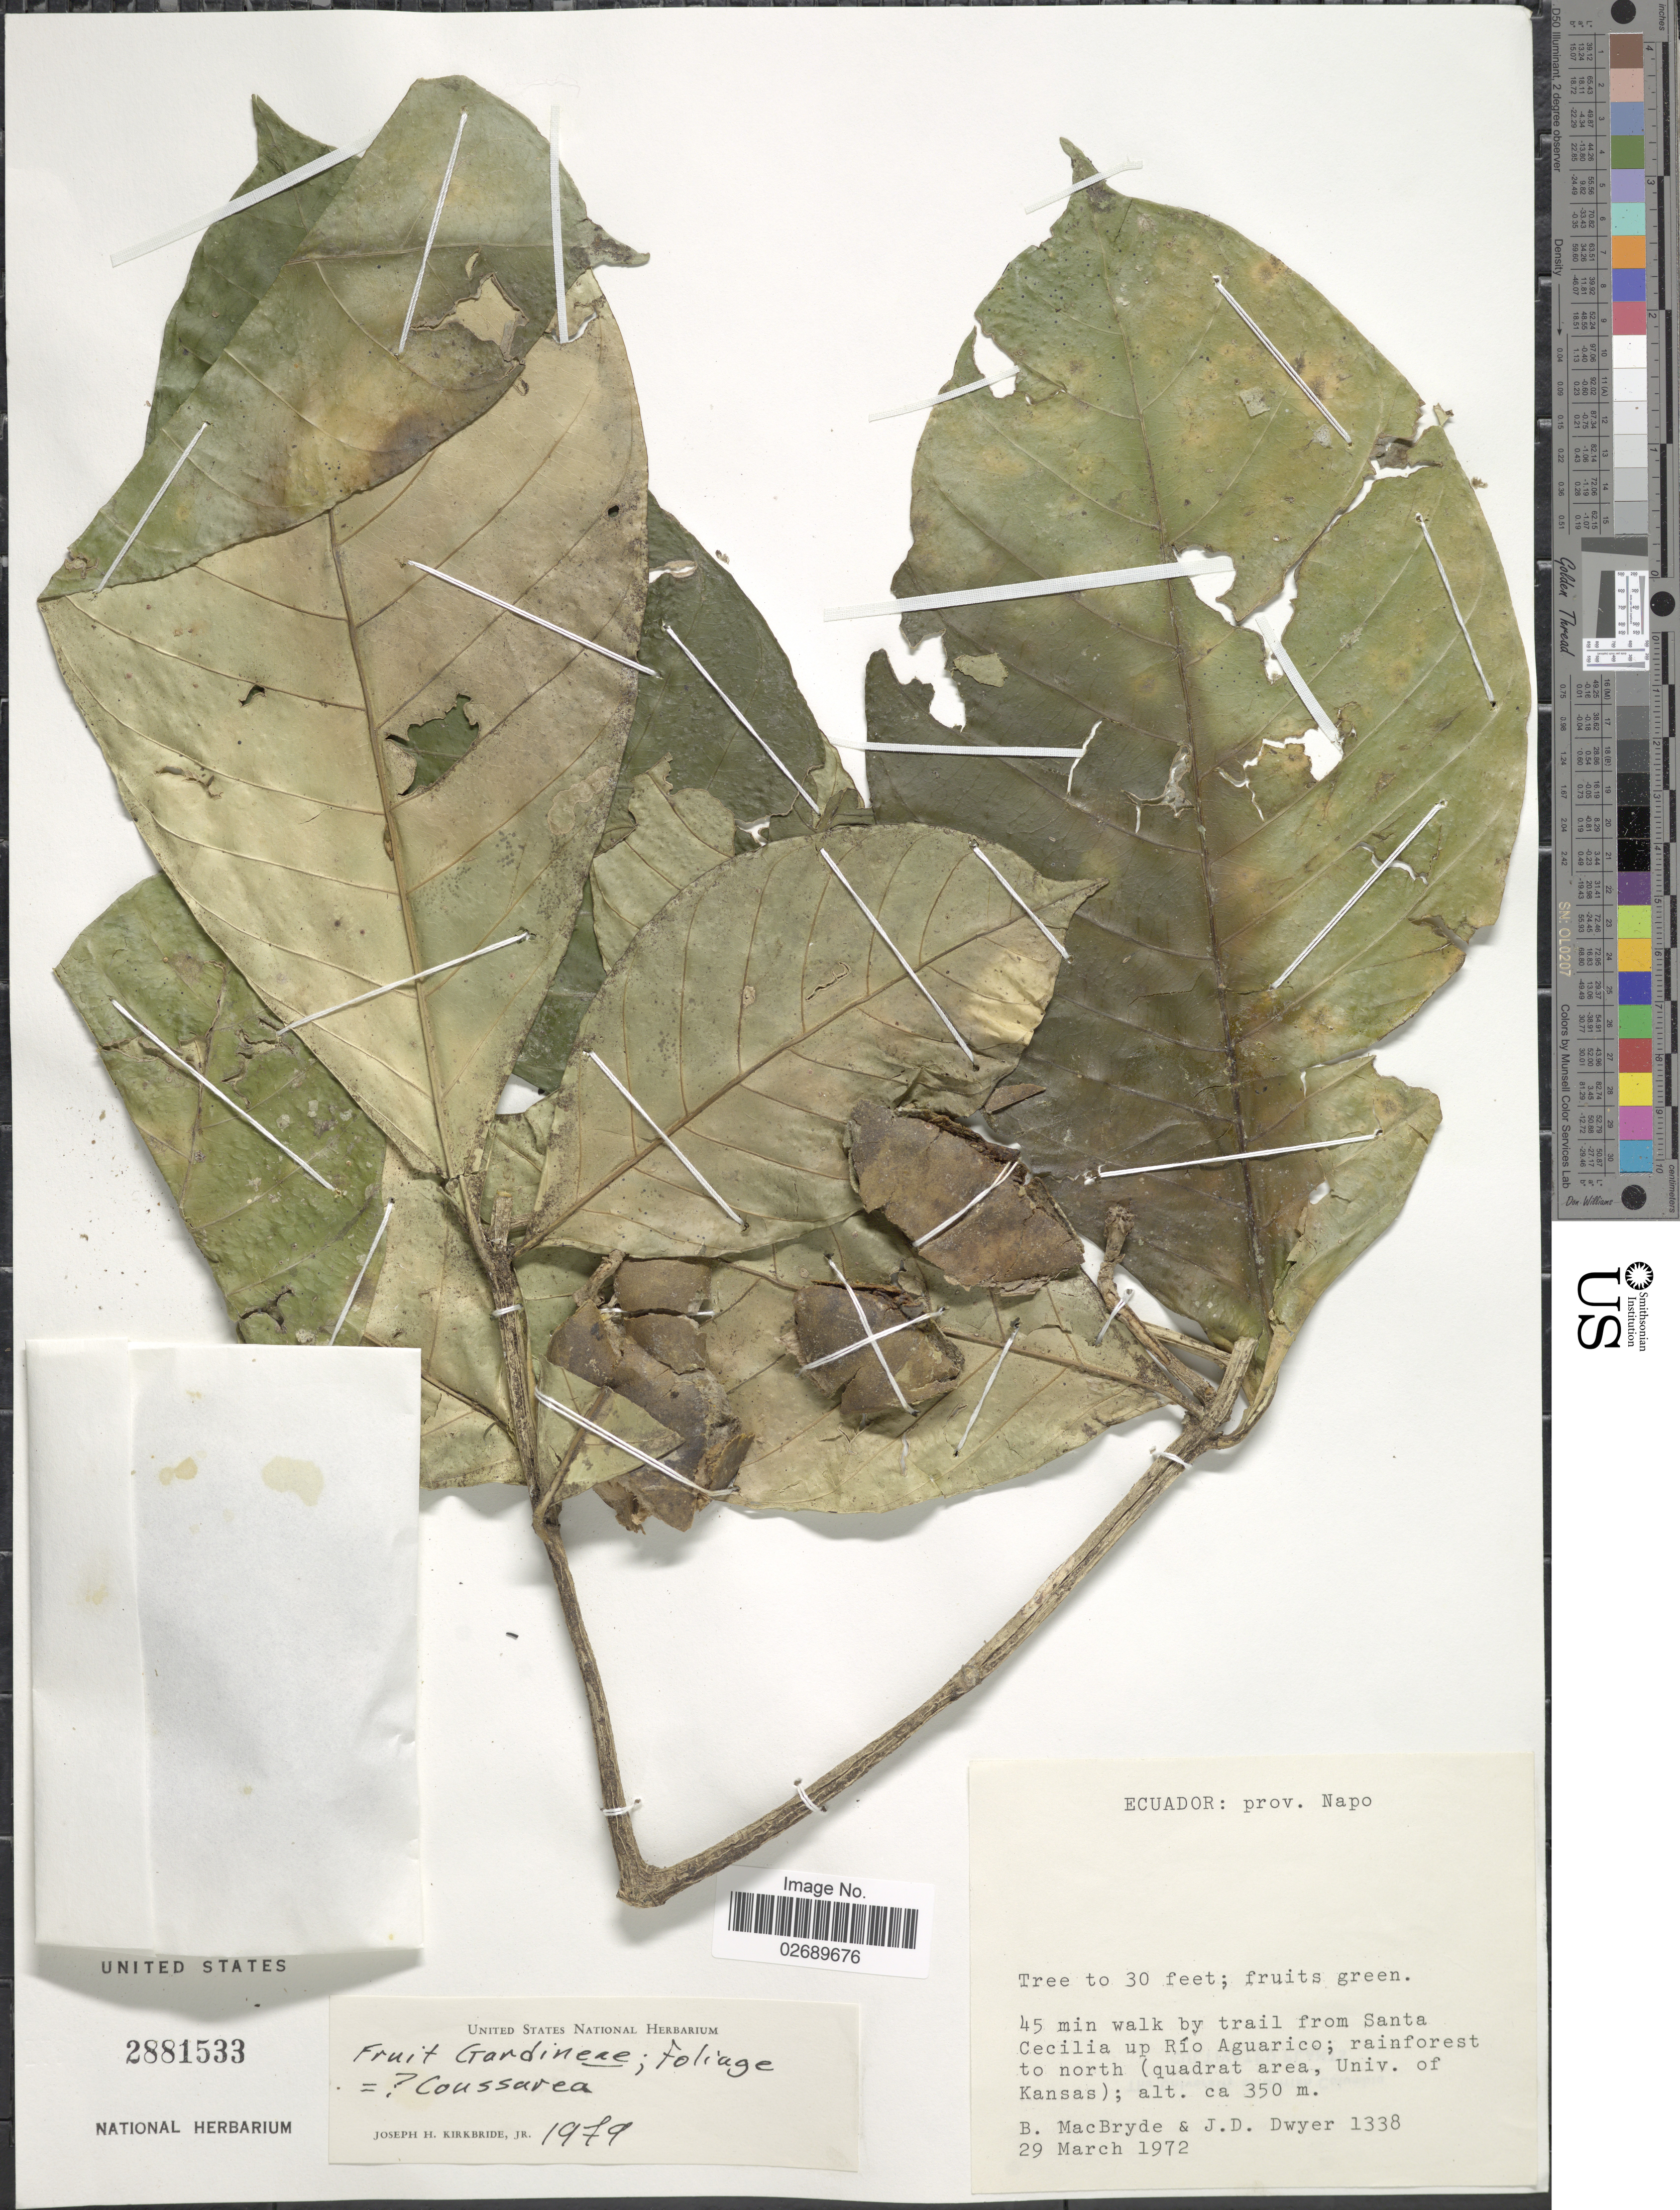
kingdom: Plantae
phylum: Tracheophyta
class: Magnoliopsida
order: Gentianales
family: Rubiaceae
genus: Coussarea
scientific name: Coussarea sp.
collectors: B. MacBryde & J. D. Dwyer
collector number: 1338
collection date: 1972-03-29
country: Ecuador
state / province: Napo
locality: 45 min walk by trail from Santa Cecilia up Rio Aguarico; rainforest to north (quadrat area, Univ. of Kansas)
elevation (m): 350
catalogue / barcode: US 2881533